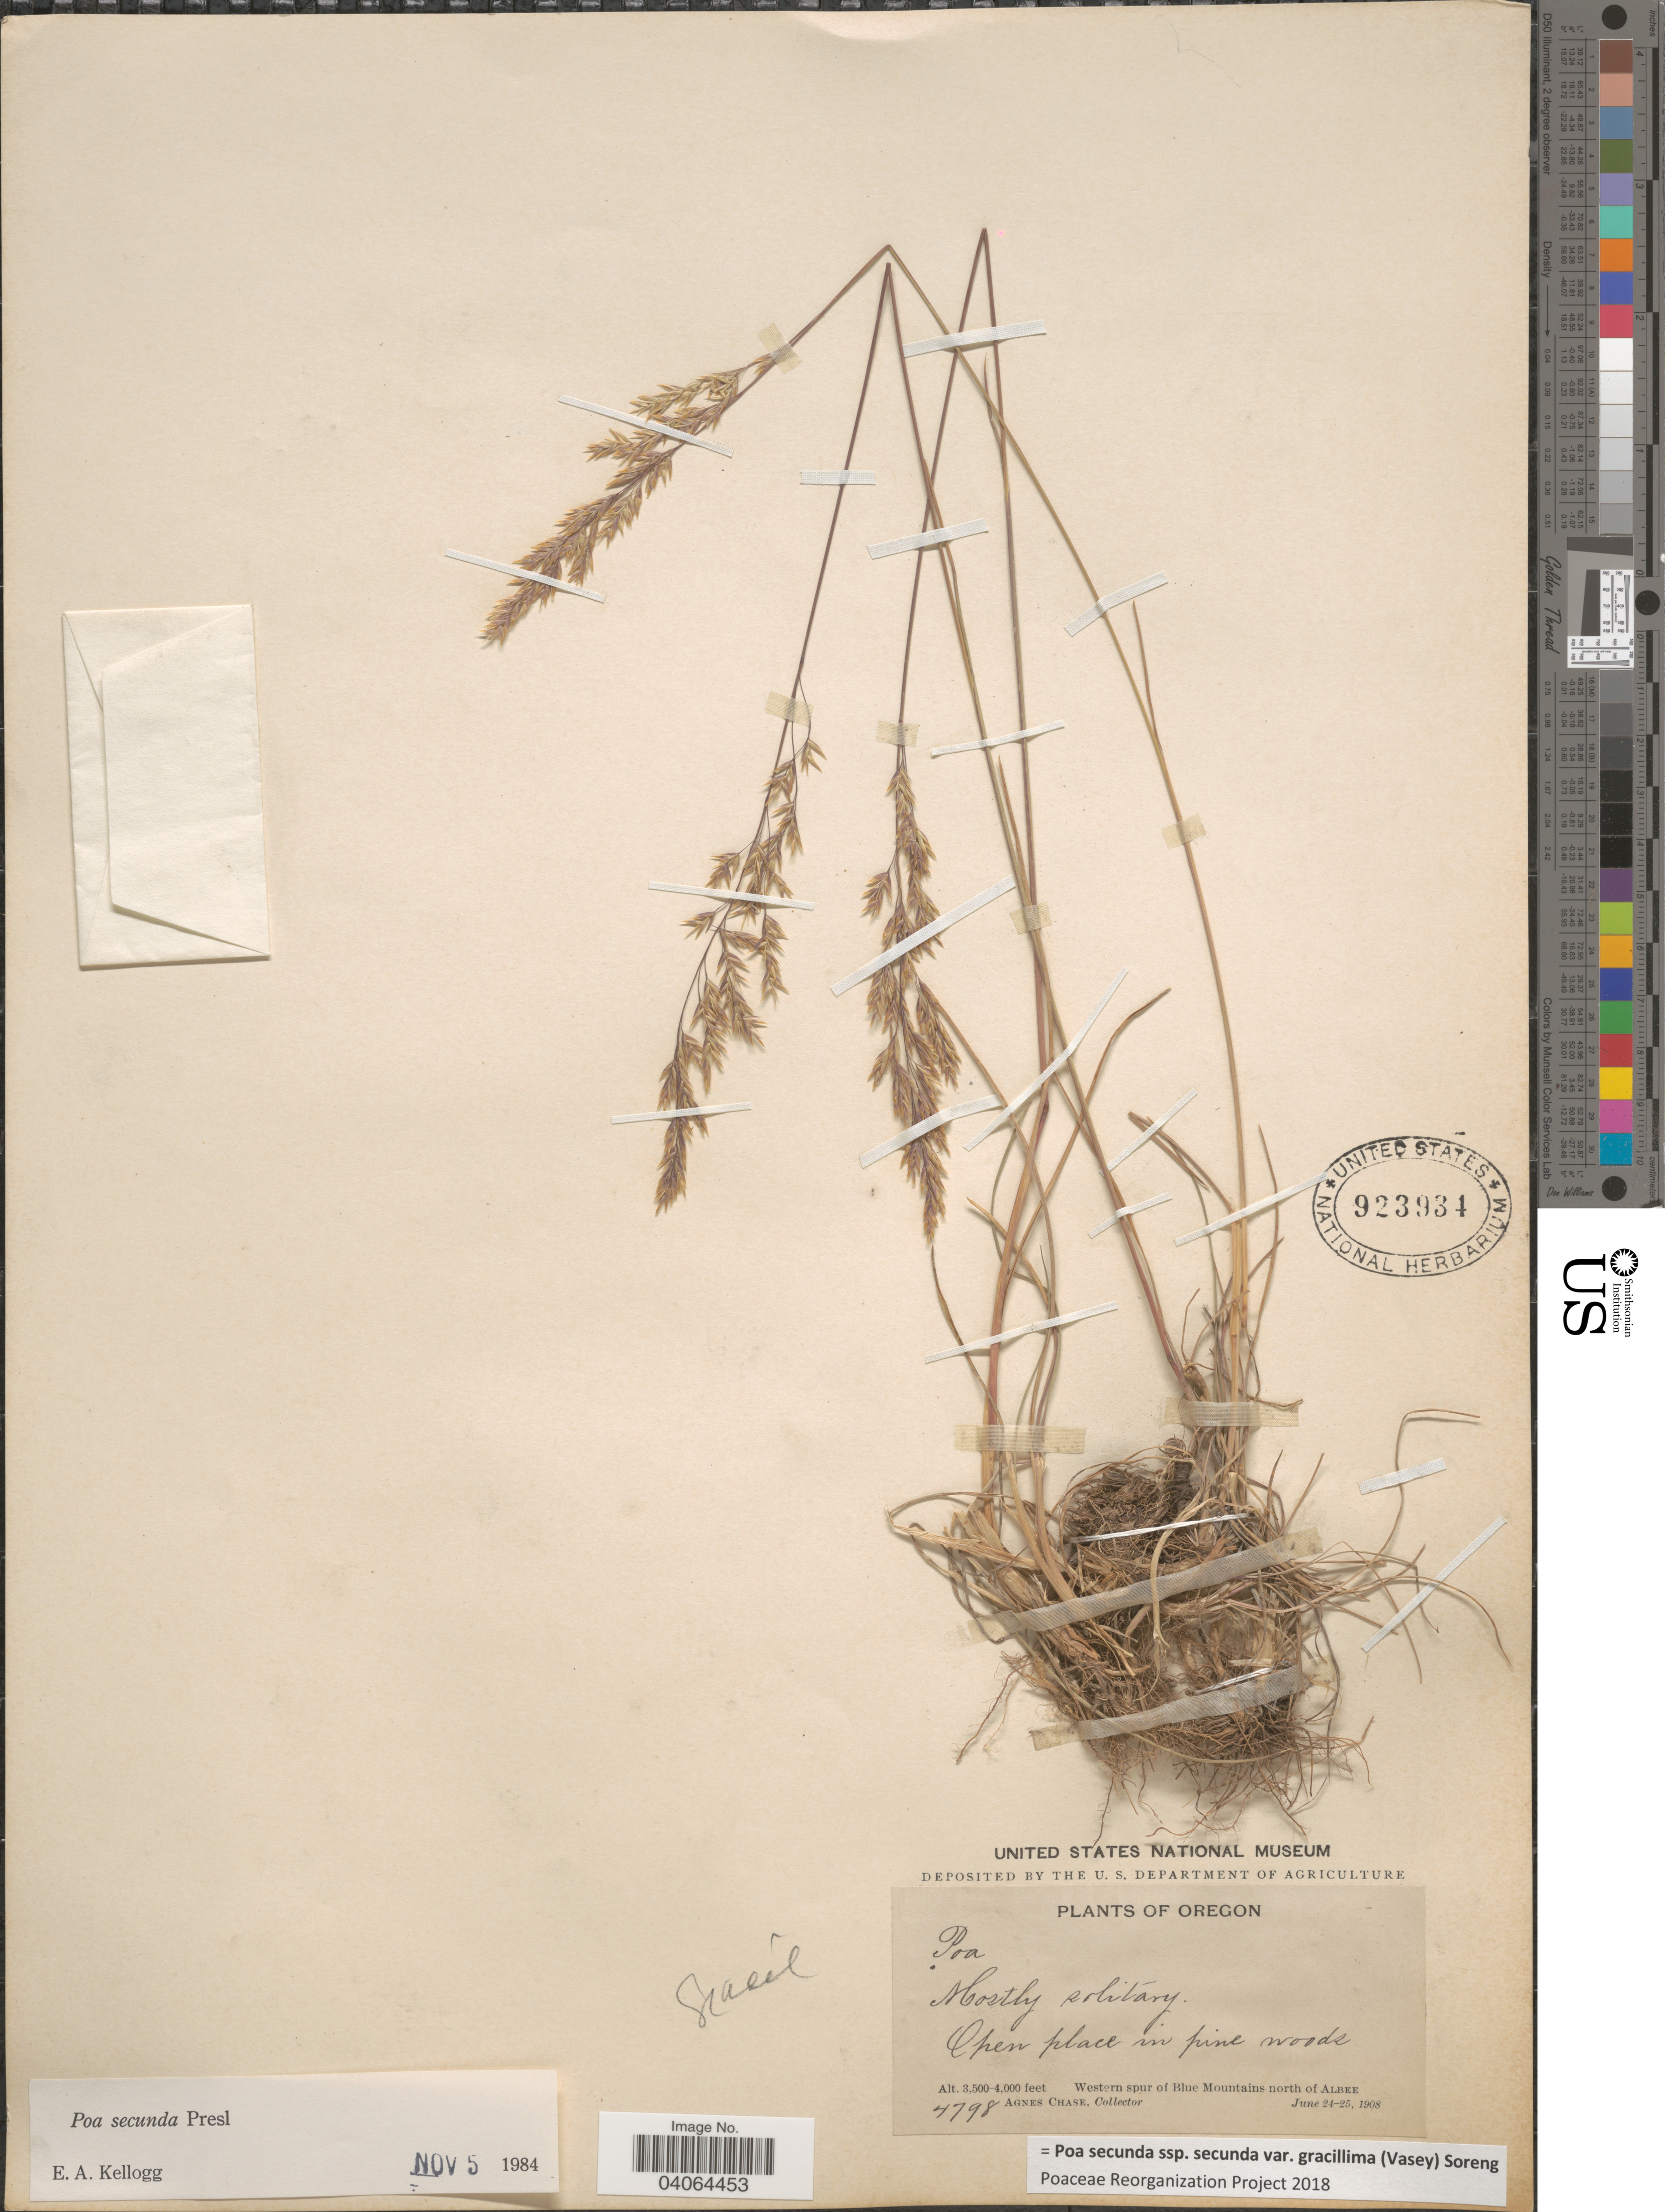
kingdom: Plantae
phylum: Tracheophyta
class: Liliopsida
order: Poales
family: Poaceae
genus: Poa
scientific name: Poa secunda subsp. secunda var. gracillima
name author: (Vasey) Soreng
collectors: A. Chase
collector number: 4798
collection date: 1908-06-24/1908-06-25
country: United States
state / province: Oregon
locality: Western spur of Blue Mountains north Albee.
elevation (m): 1067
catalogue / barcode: US 923934